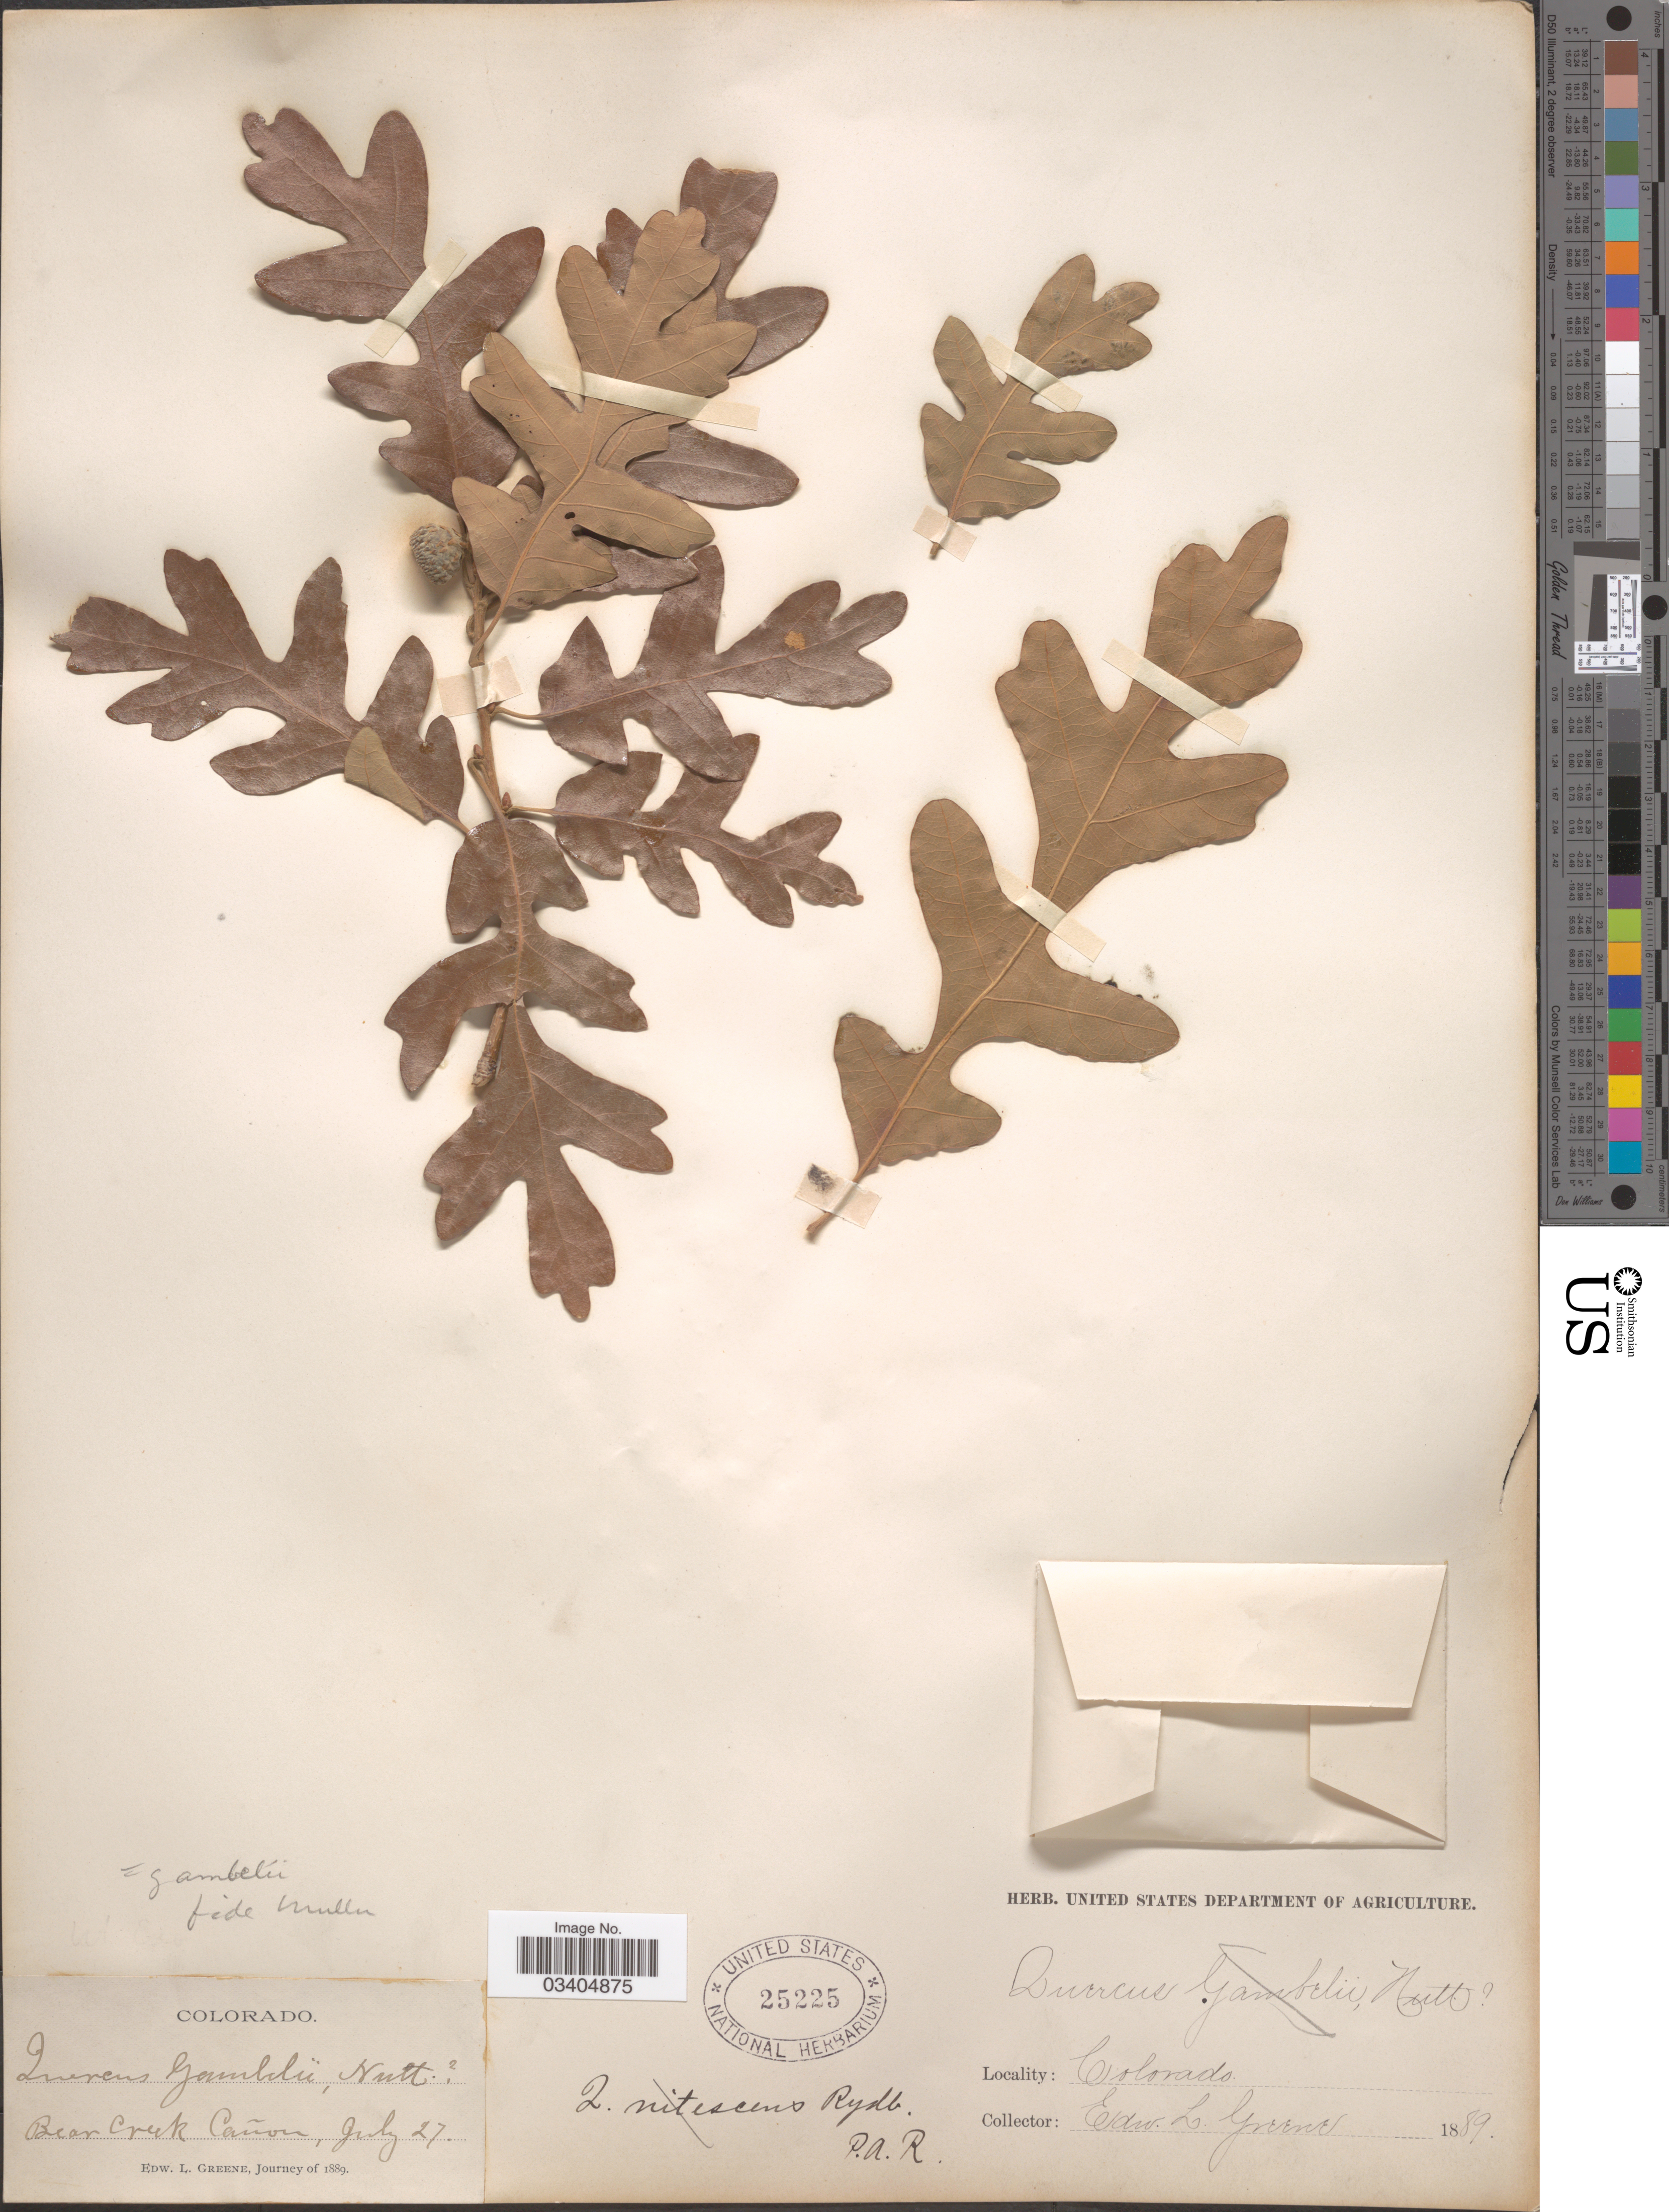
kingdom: Plantae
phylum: Tracheophyta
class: Magnoliopsida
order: Fagales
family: Fagaceae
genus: Quercus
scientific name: Quercus gambelii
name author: Nutt.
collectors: E. L. Greene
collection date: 1889-07-27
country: United States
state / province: Colorado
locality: Bear Creek Cañon.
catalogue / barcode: US 25225